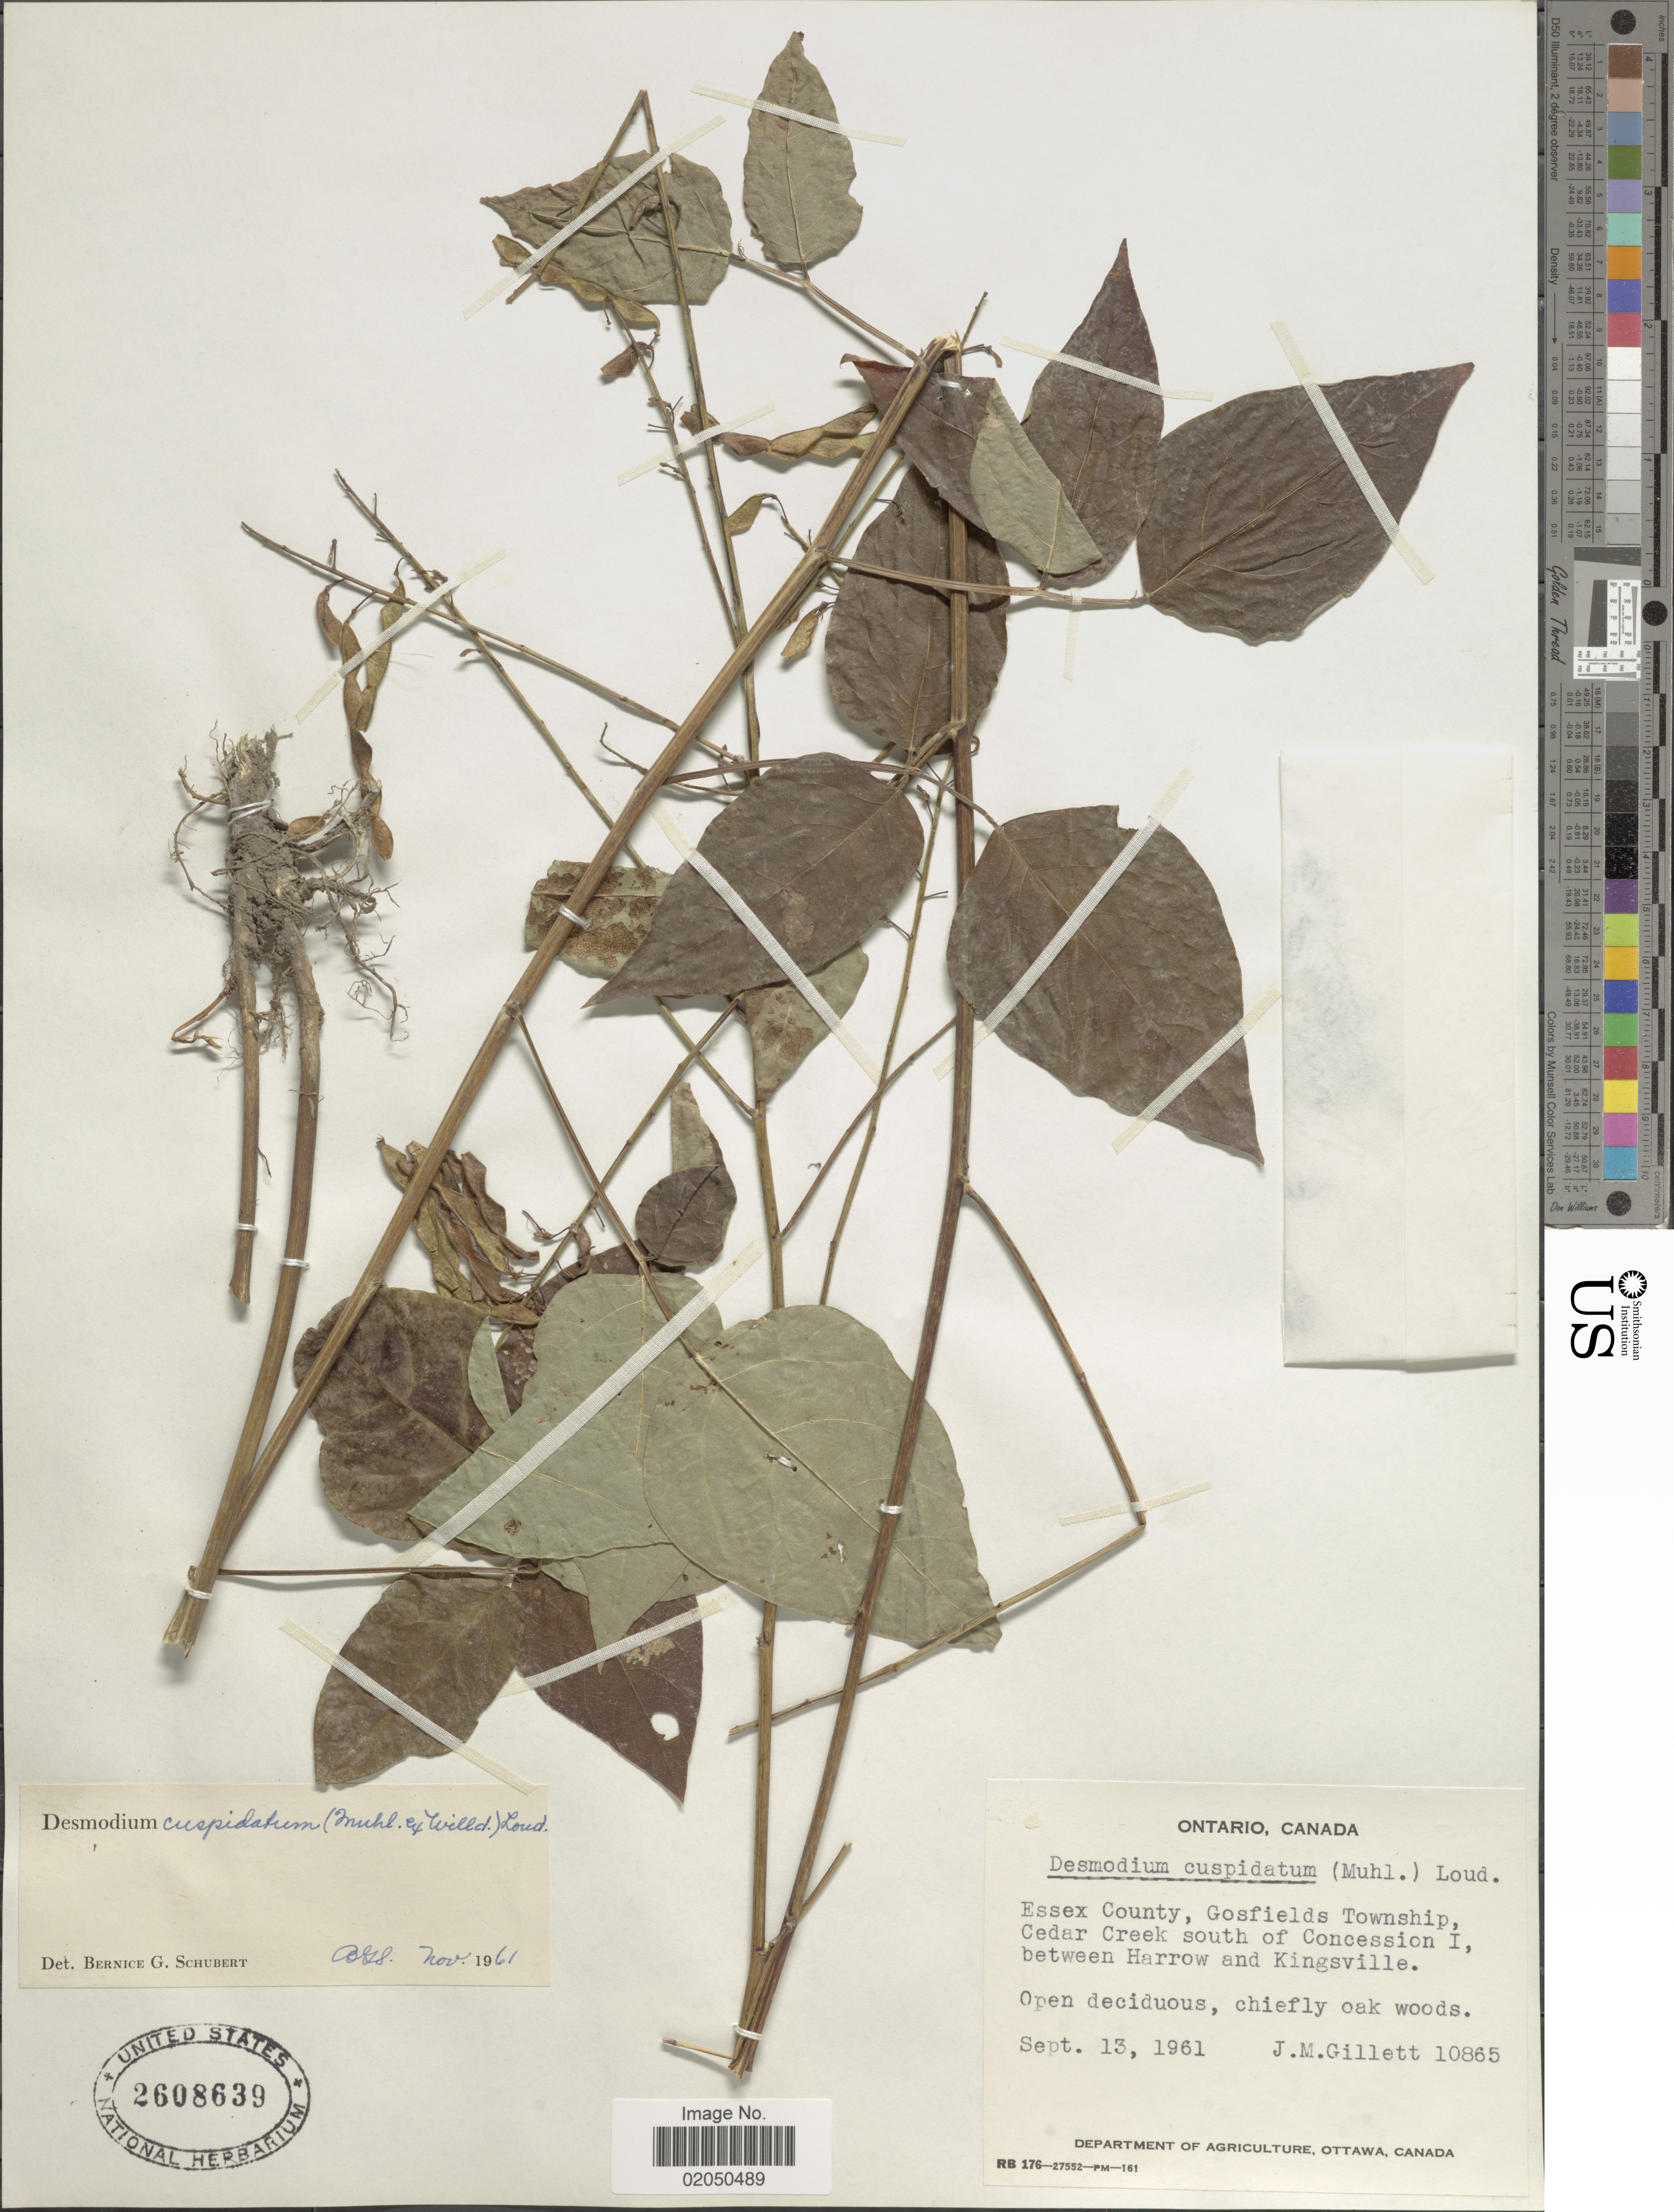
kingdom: Plantae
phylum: Tracheophyta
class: Magnoliopsida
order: Fabales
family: Fabaceae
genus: Desmodium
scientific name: Desmodium cuspidatum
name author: (Muhl. ex Willd.) Loudon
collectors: J. M. Gillett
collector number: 10865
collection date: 1961-09-13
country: Canada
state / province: Ontario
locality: Essex County, Gosfields Township, Cedar Creek south of Concession I, between Harrow and Kingsville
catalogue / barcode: US 2608639